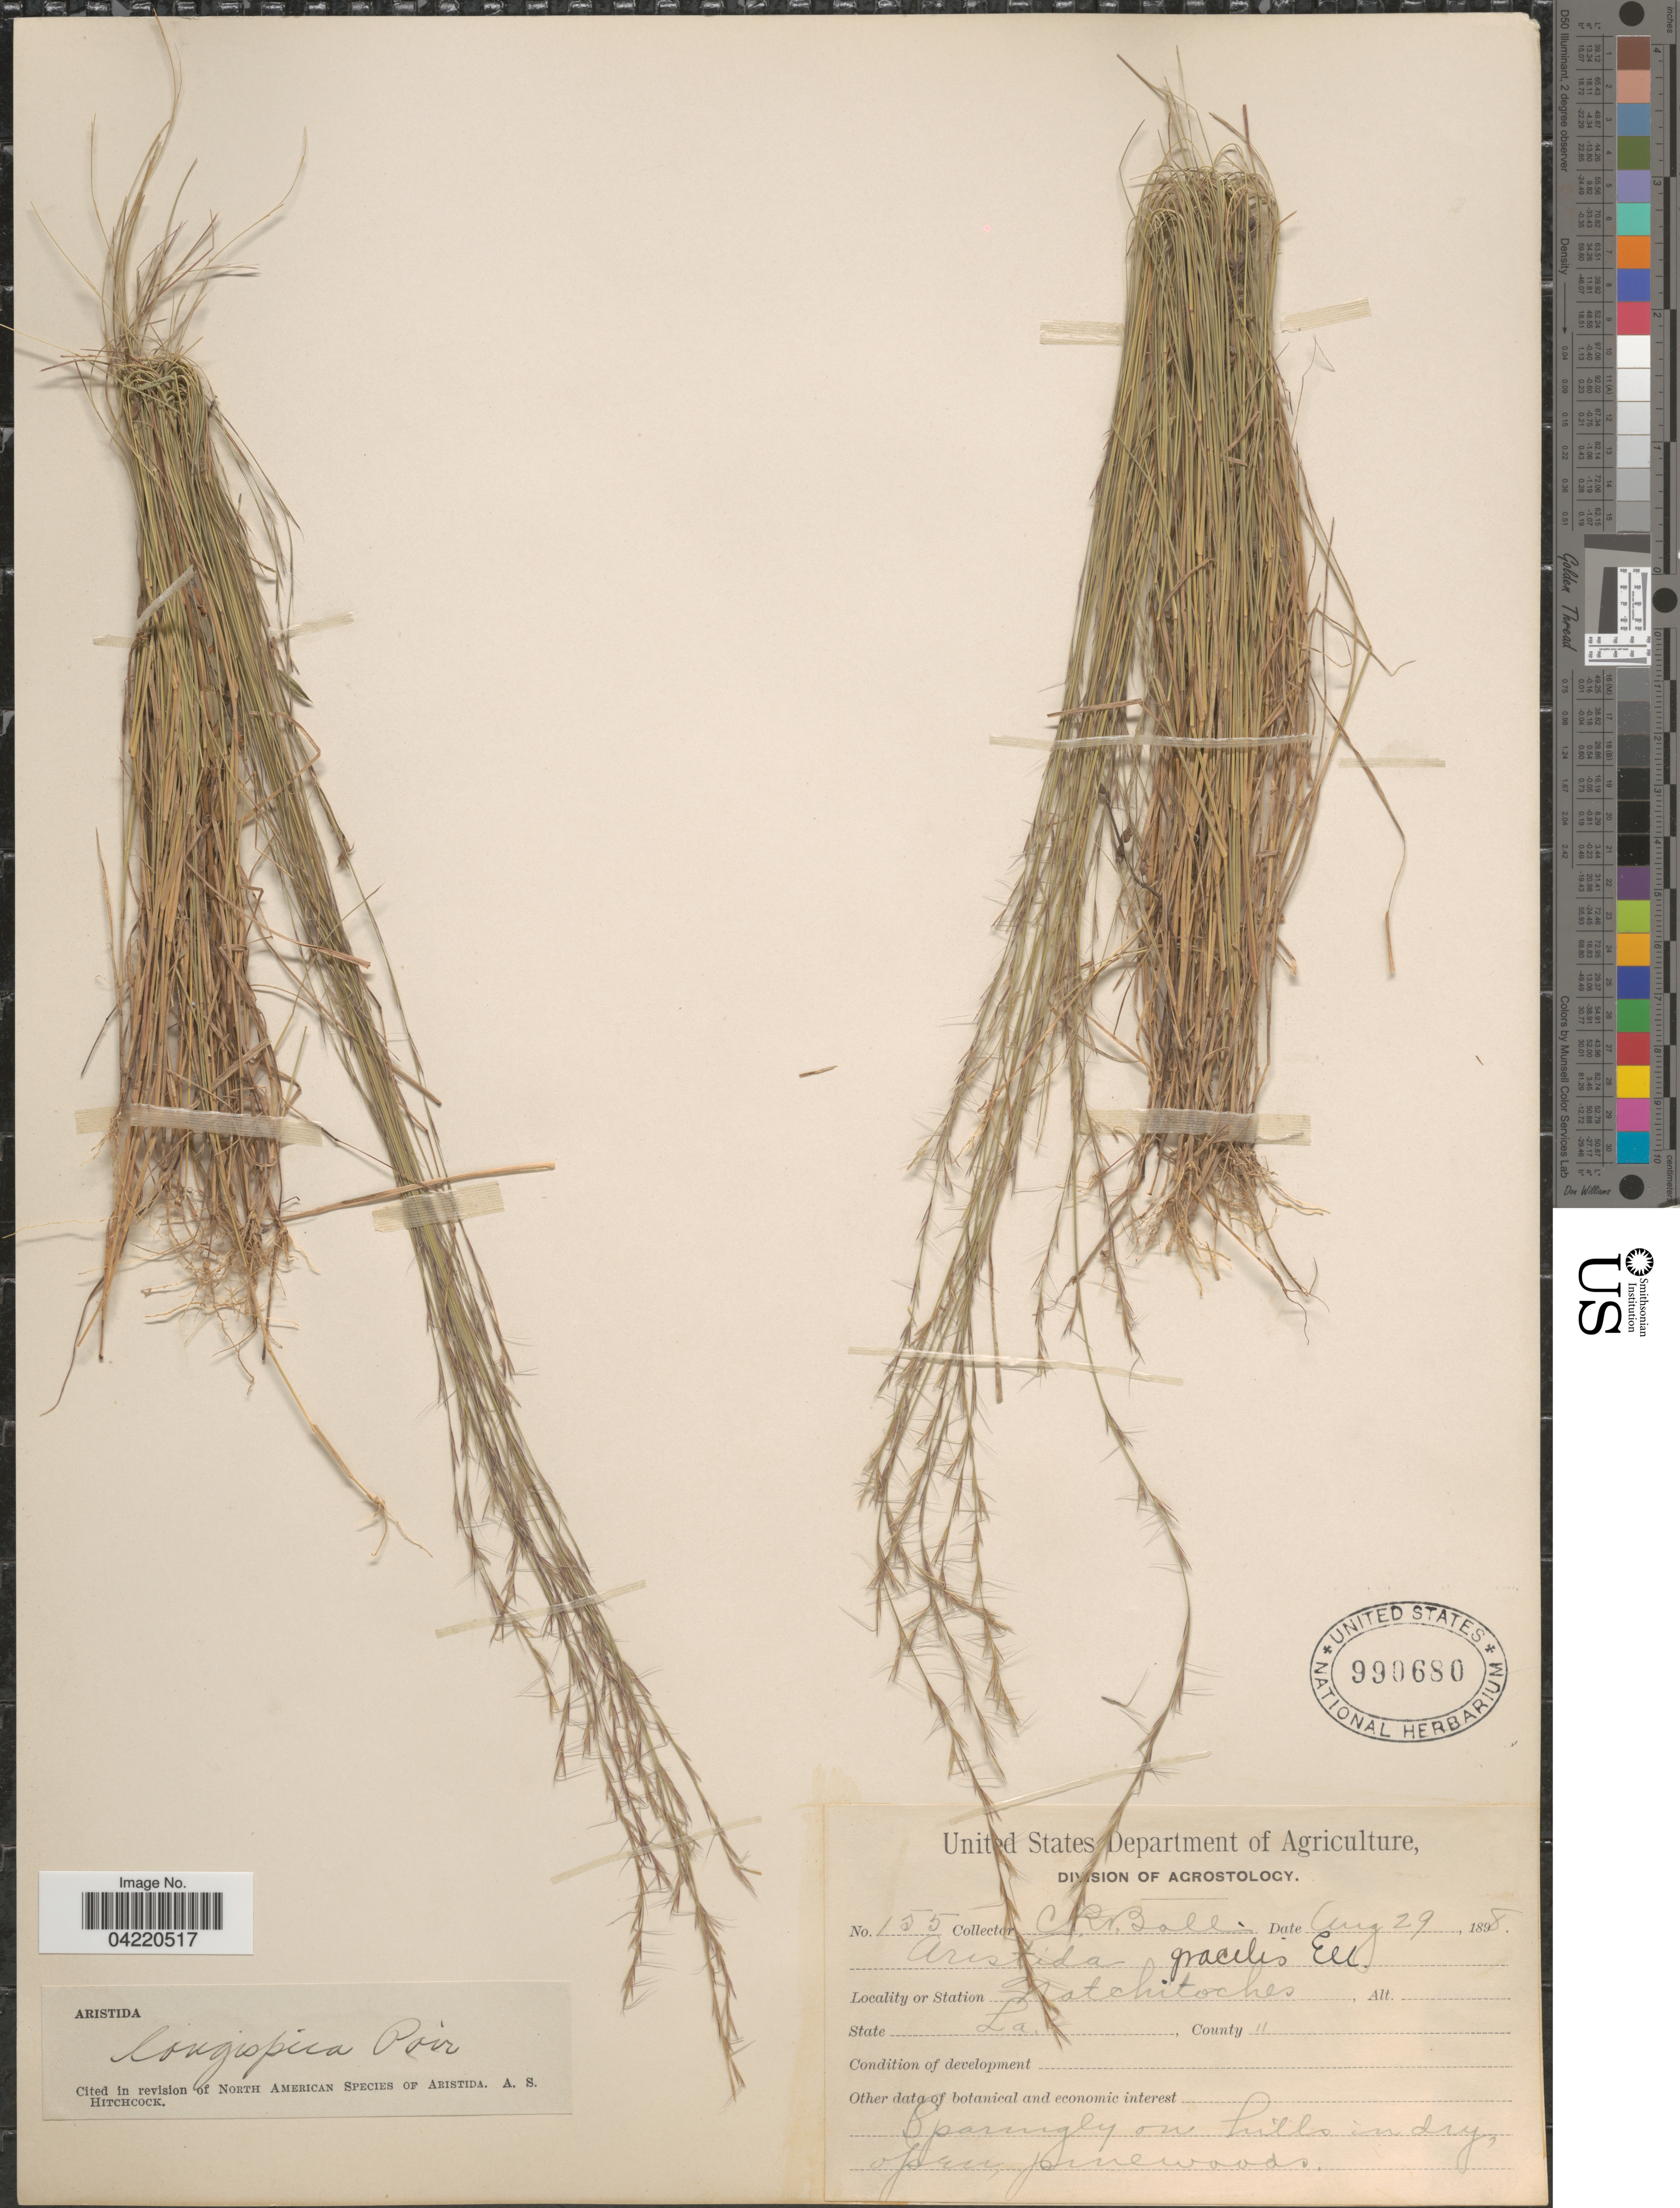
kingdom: Plantae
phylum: Tracheophyta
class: Liliopsida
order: Poales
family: Poaceae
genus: Aristida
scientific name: Aristida longespica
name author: Poir.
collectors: C. R. Ball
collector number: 155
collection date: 1898-08-29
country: United States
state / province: Louisiana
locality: Natchitoches.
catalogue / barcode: US 990680